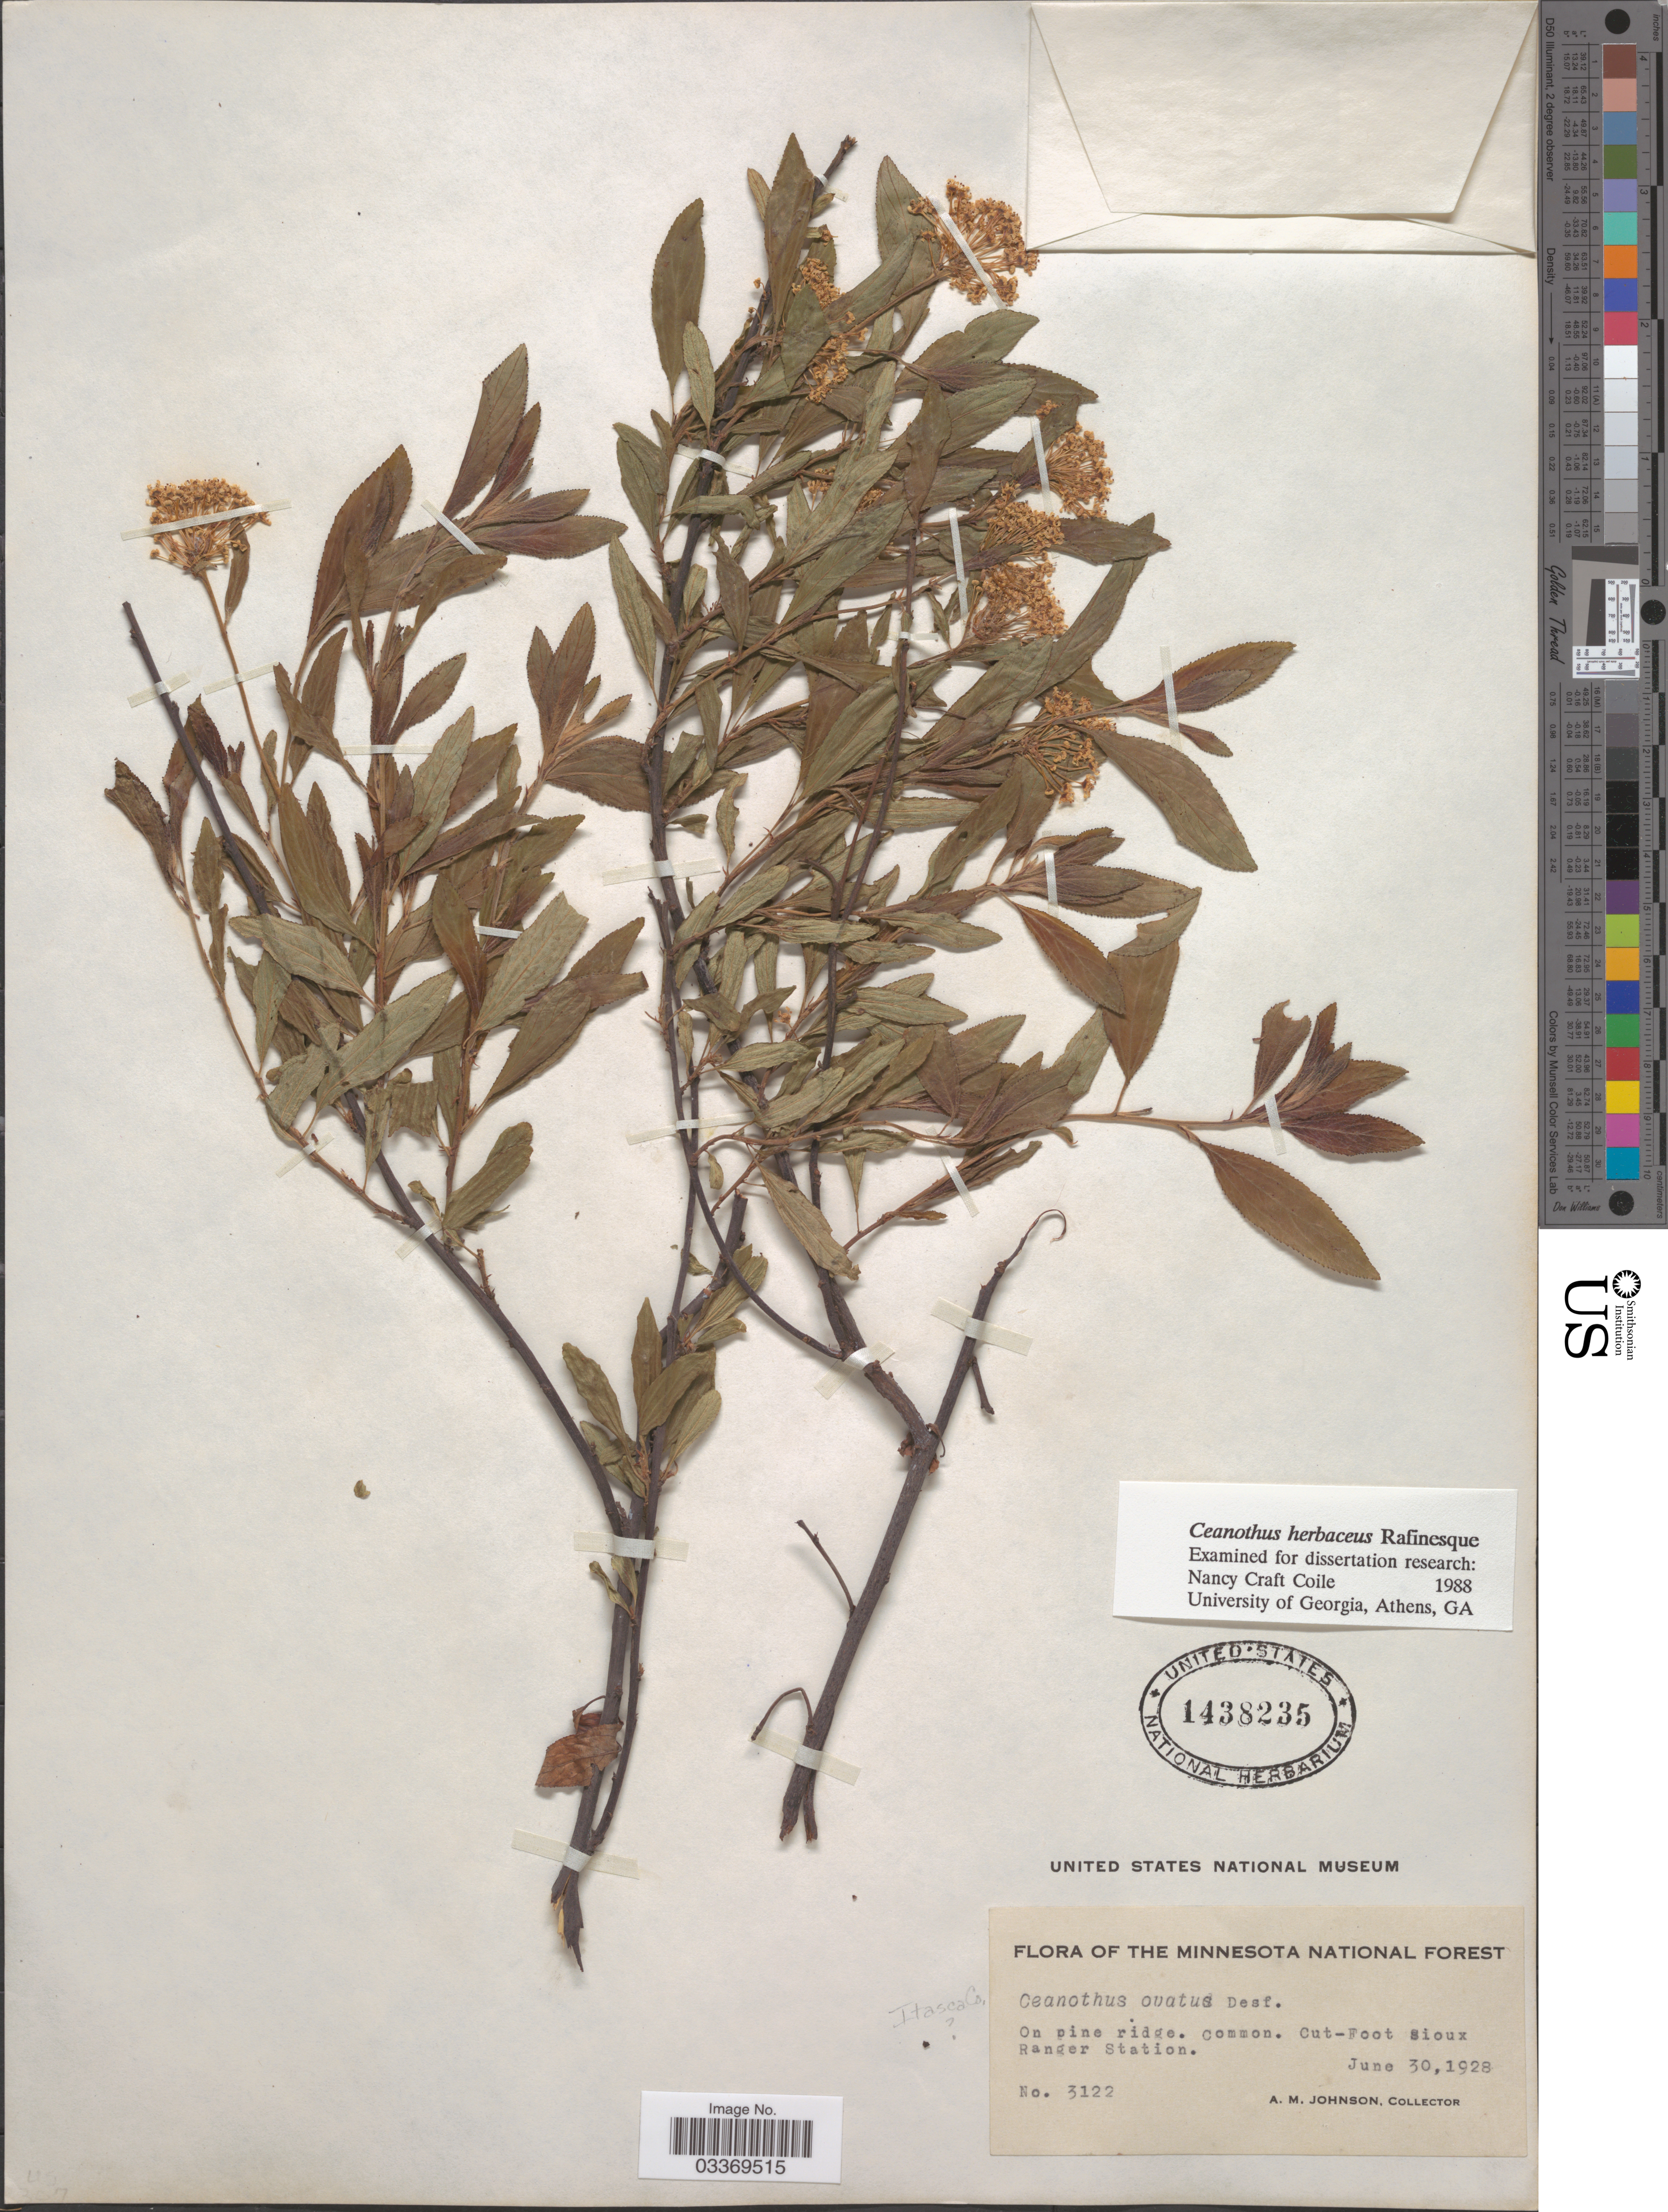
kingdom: Plantae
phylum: Tracheophyta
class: Magnoliopsida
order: Rosales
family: Rhamnaceae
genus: Ceanothus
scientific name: Ceanothus ovatus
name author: Desf.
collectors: A. M. Johnson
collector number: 3122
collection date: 1928-06-30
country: United States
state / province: Minnesota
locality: Minnesota National Forest. Cut-Foot Sioux Ranger Station. Itasca Co. [unsure placement]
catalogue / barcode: US 1438235